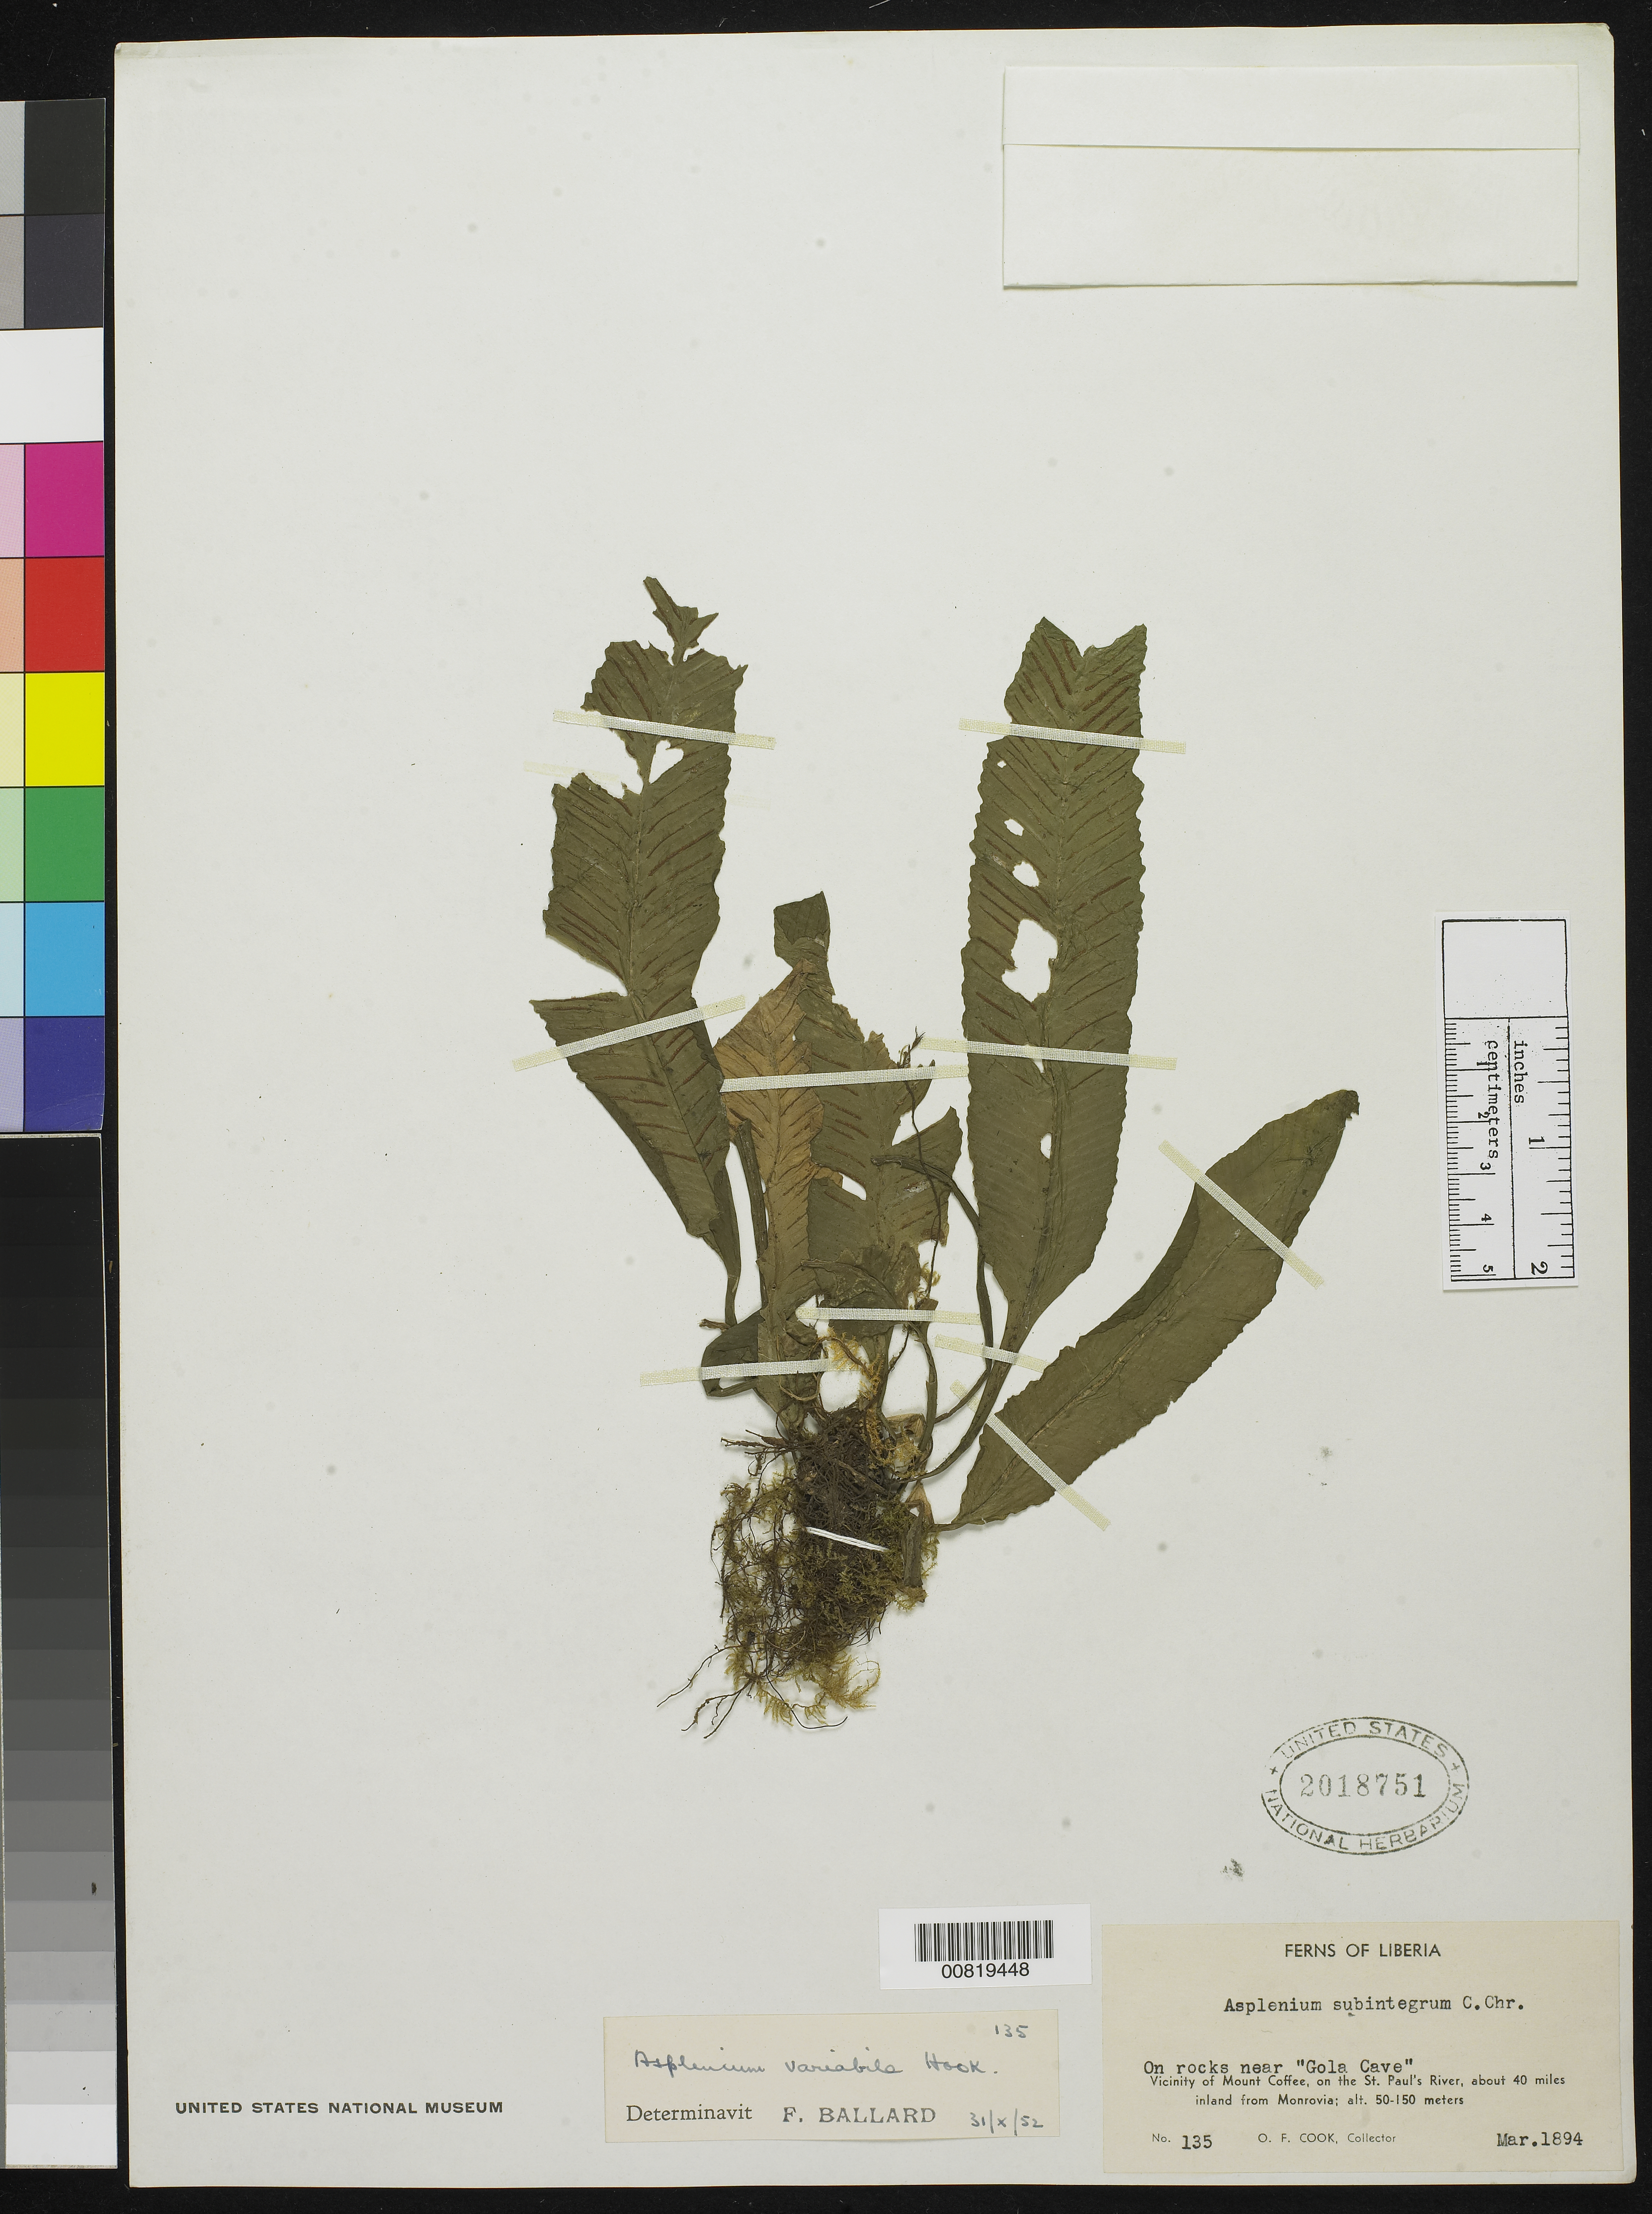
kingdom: Plantae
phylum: Tracheophyta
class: Polypodiopsida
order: Polypodiales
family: Aspleniaceae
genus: Asplenium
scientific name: Asplenium variabile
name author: Hook.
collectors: O. F. Cook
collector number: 135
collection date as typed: Mar 1894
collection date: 1894-03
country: Liberia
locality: Vicinity of Mt. Coffee, on the St. Paul's River, about 40 miles inland from Monrovia, near "Gola Cave"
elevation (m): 50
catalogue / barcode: US 2018751